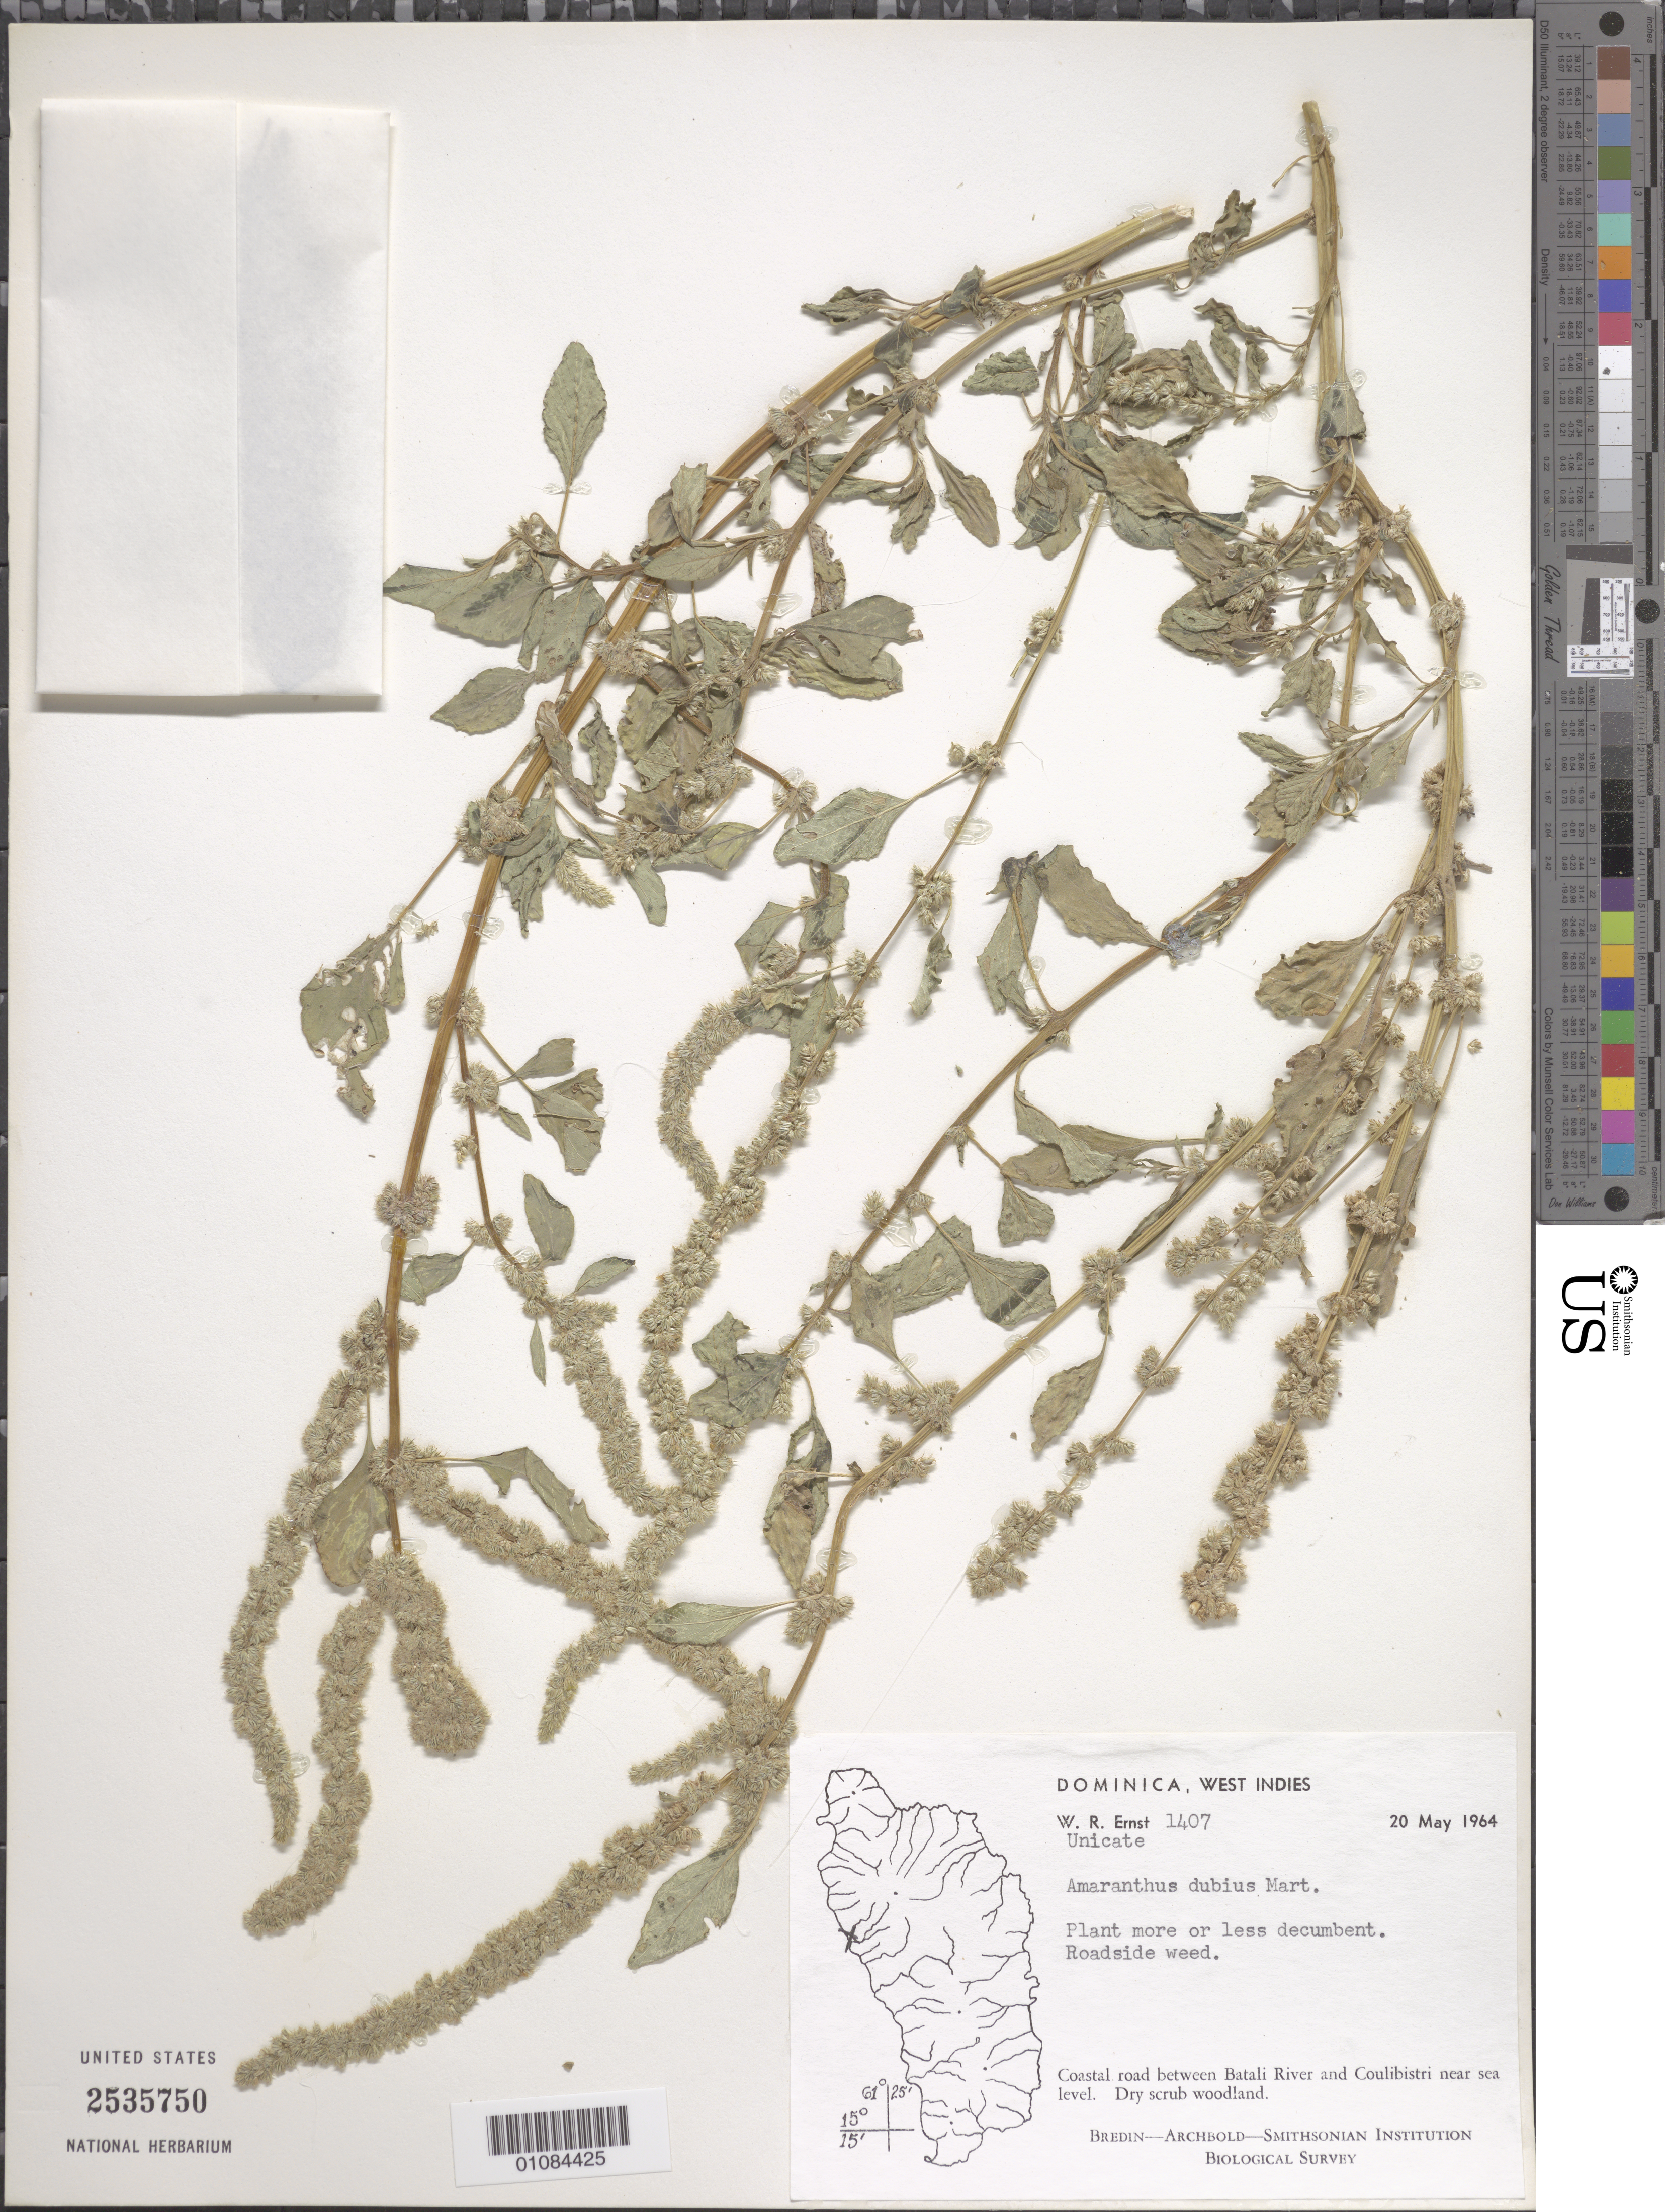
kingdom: Plantae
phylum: Tracheophyta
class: Magnoliopsida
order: Caryophyllales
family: Amaranthaceae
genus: Amaranthus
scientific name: Amaranthus dubius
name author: Mart. ex Thell.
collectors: W. R. Ernst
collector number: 1407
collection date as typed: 20 May 1964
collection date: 1964-05-20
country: Dominica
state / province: St. Peter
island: Dominica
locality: Coastal road between Batali River and Coulibistri near sea level.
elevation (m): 0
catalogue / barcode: US 2525750